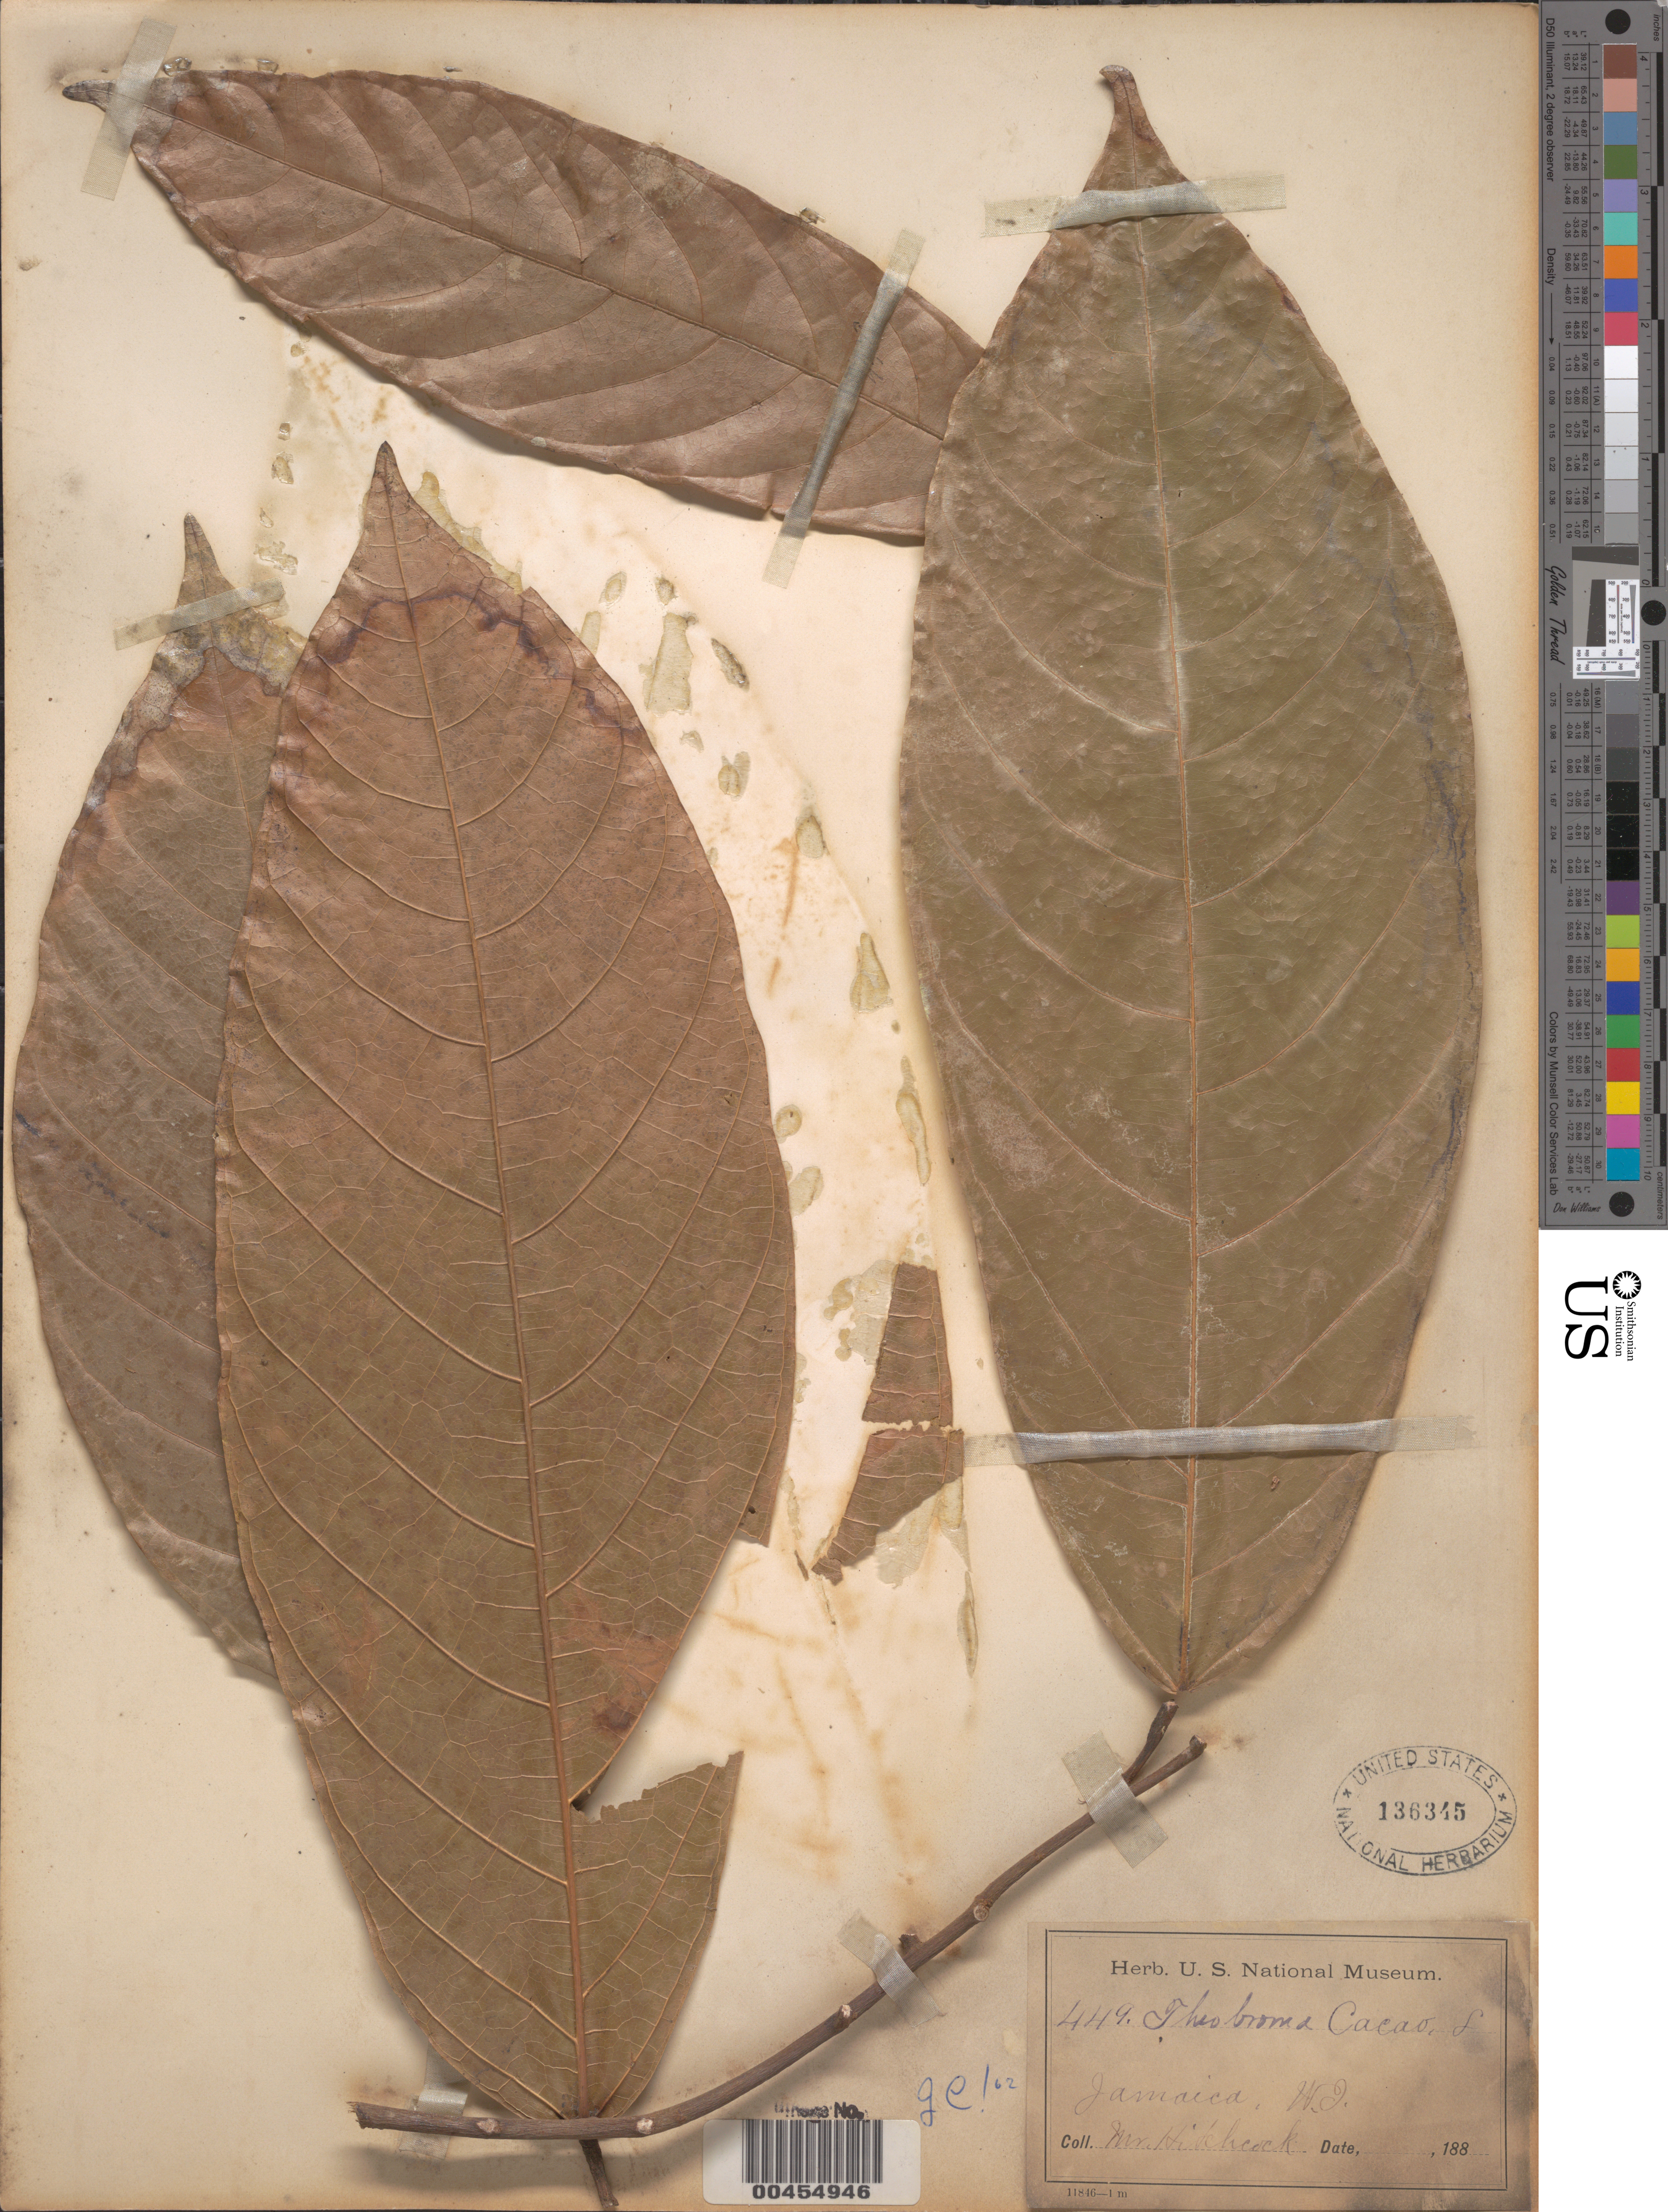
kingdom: Plantae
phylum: Tracheophyta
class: Magnoliopsida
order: Malvales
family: Malvaceae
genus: Theobroma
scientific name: Theobroma cacao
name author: L.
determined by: Cuatrecasas, J.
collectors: A. S. Hitchcock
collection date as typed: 188-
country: Jamaica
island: Greater Antilles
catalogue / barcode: US 136345